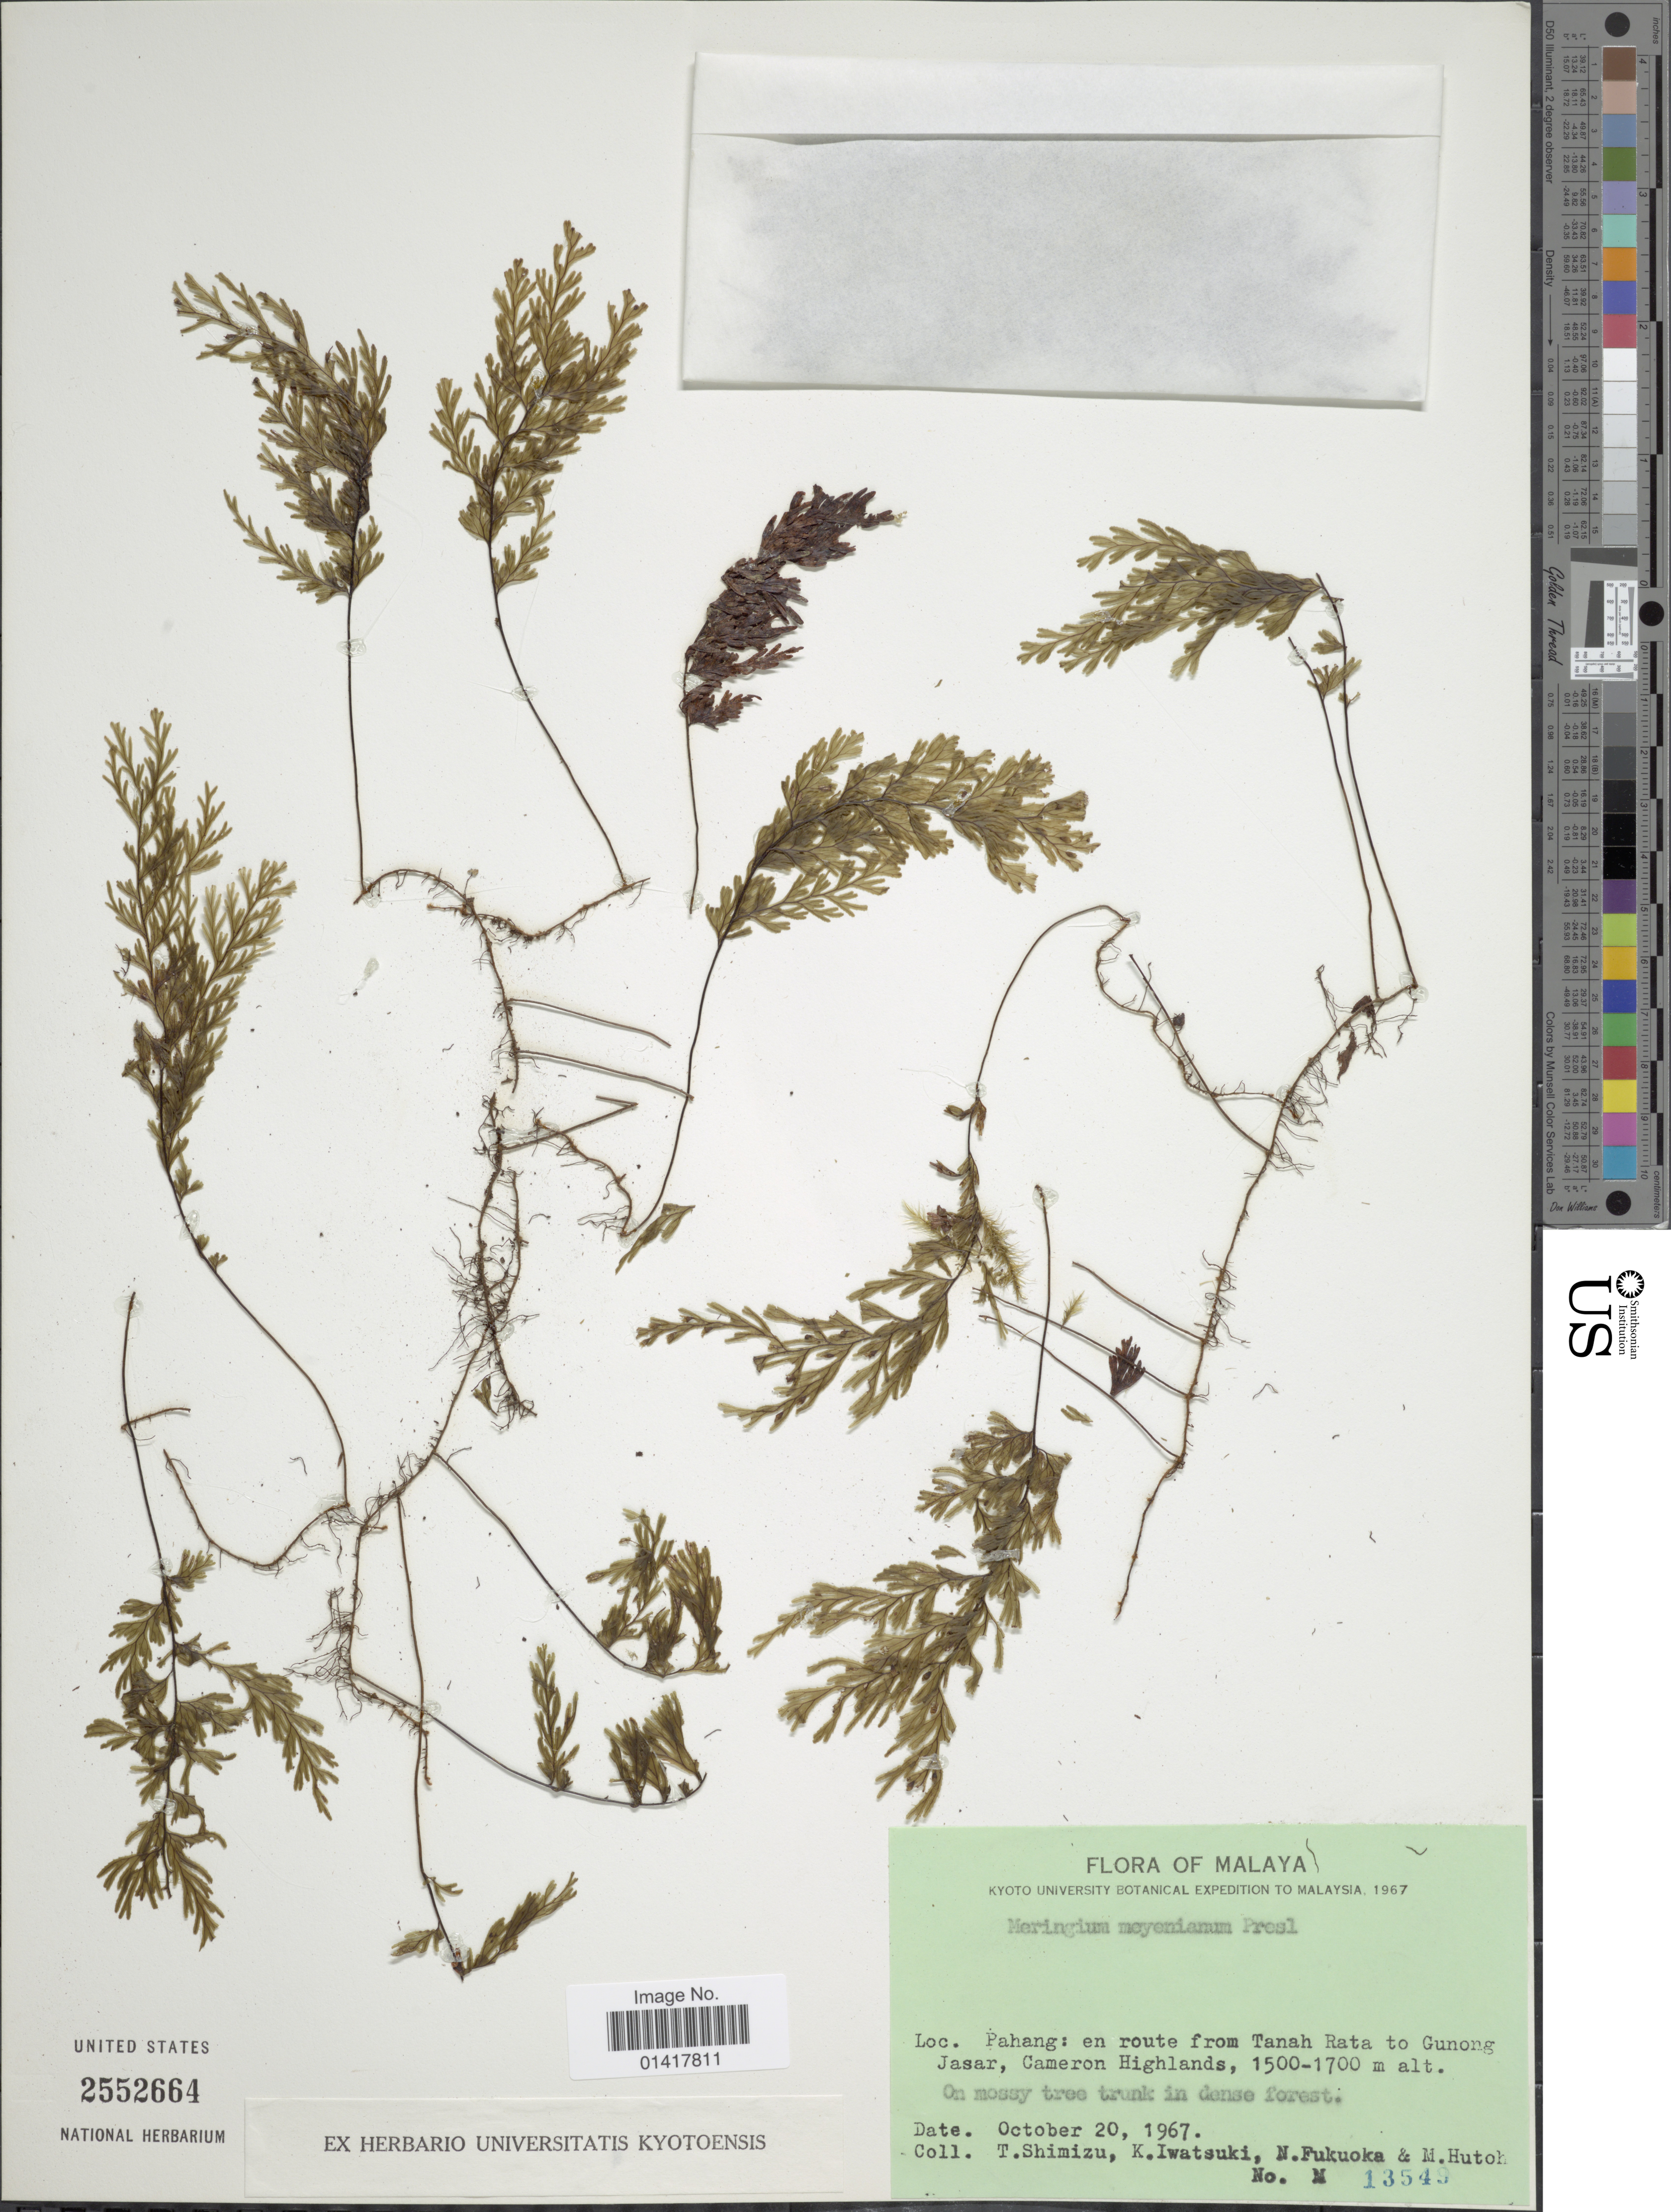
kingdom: Plantae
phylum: Tracheophyta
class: Polypodiopsida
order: Hymenophyllales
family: Hymenophyllaceae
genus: Hymenophyllum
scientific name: Hymenophyllum meyenianum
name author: (C. Presl) Copel.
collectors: T. Shimizu, K. Iwatsuki, N. Fukuoka & M. Hutoh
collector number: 13549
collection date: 1967-10-20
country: Malaysia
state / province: Pahang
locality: Malaya. En route from Tanah Rata to Gunong Jasar, Cameron Highlands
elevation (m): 1500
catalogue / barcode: US 2552664